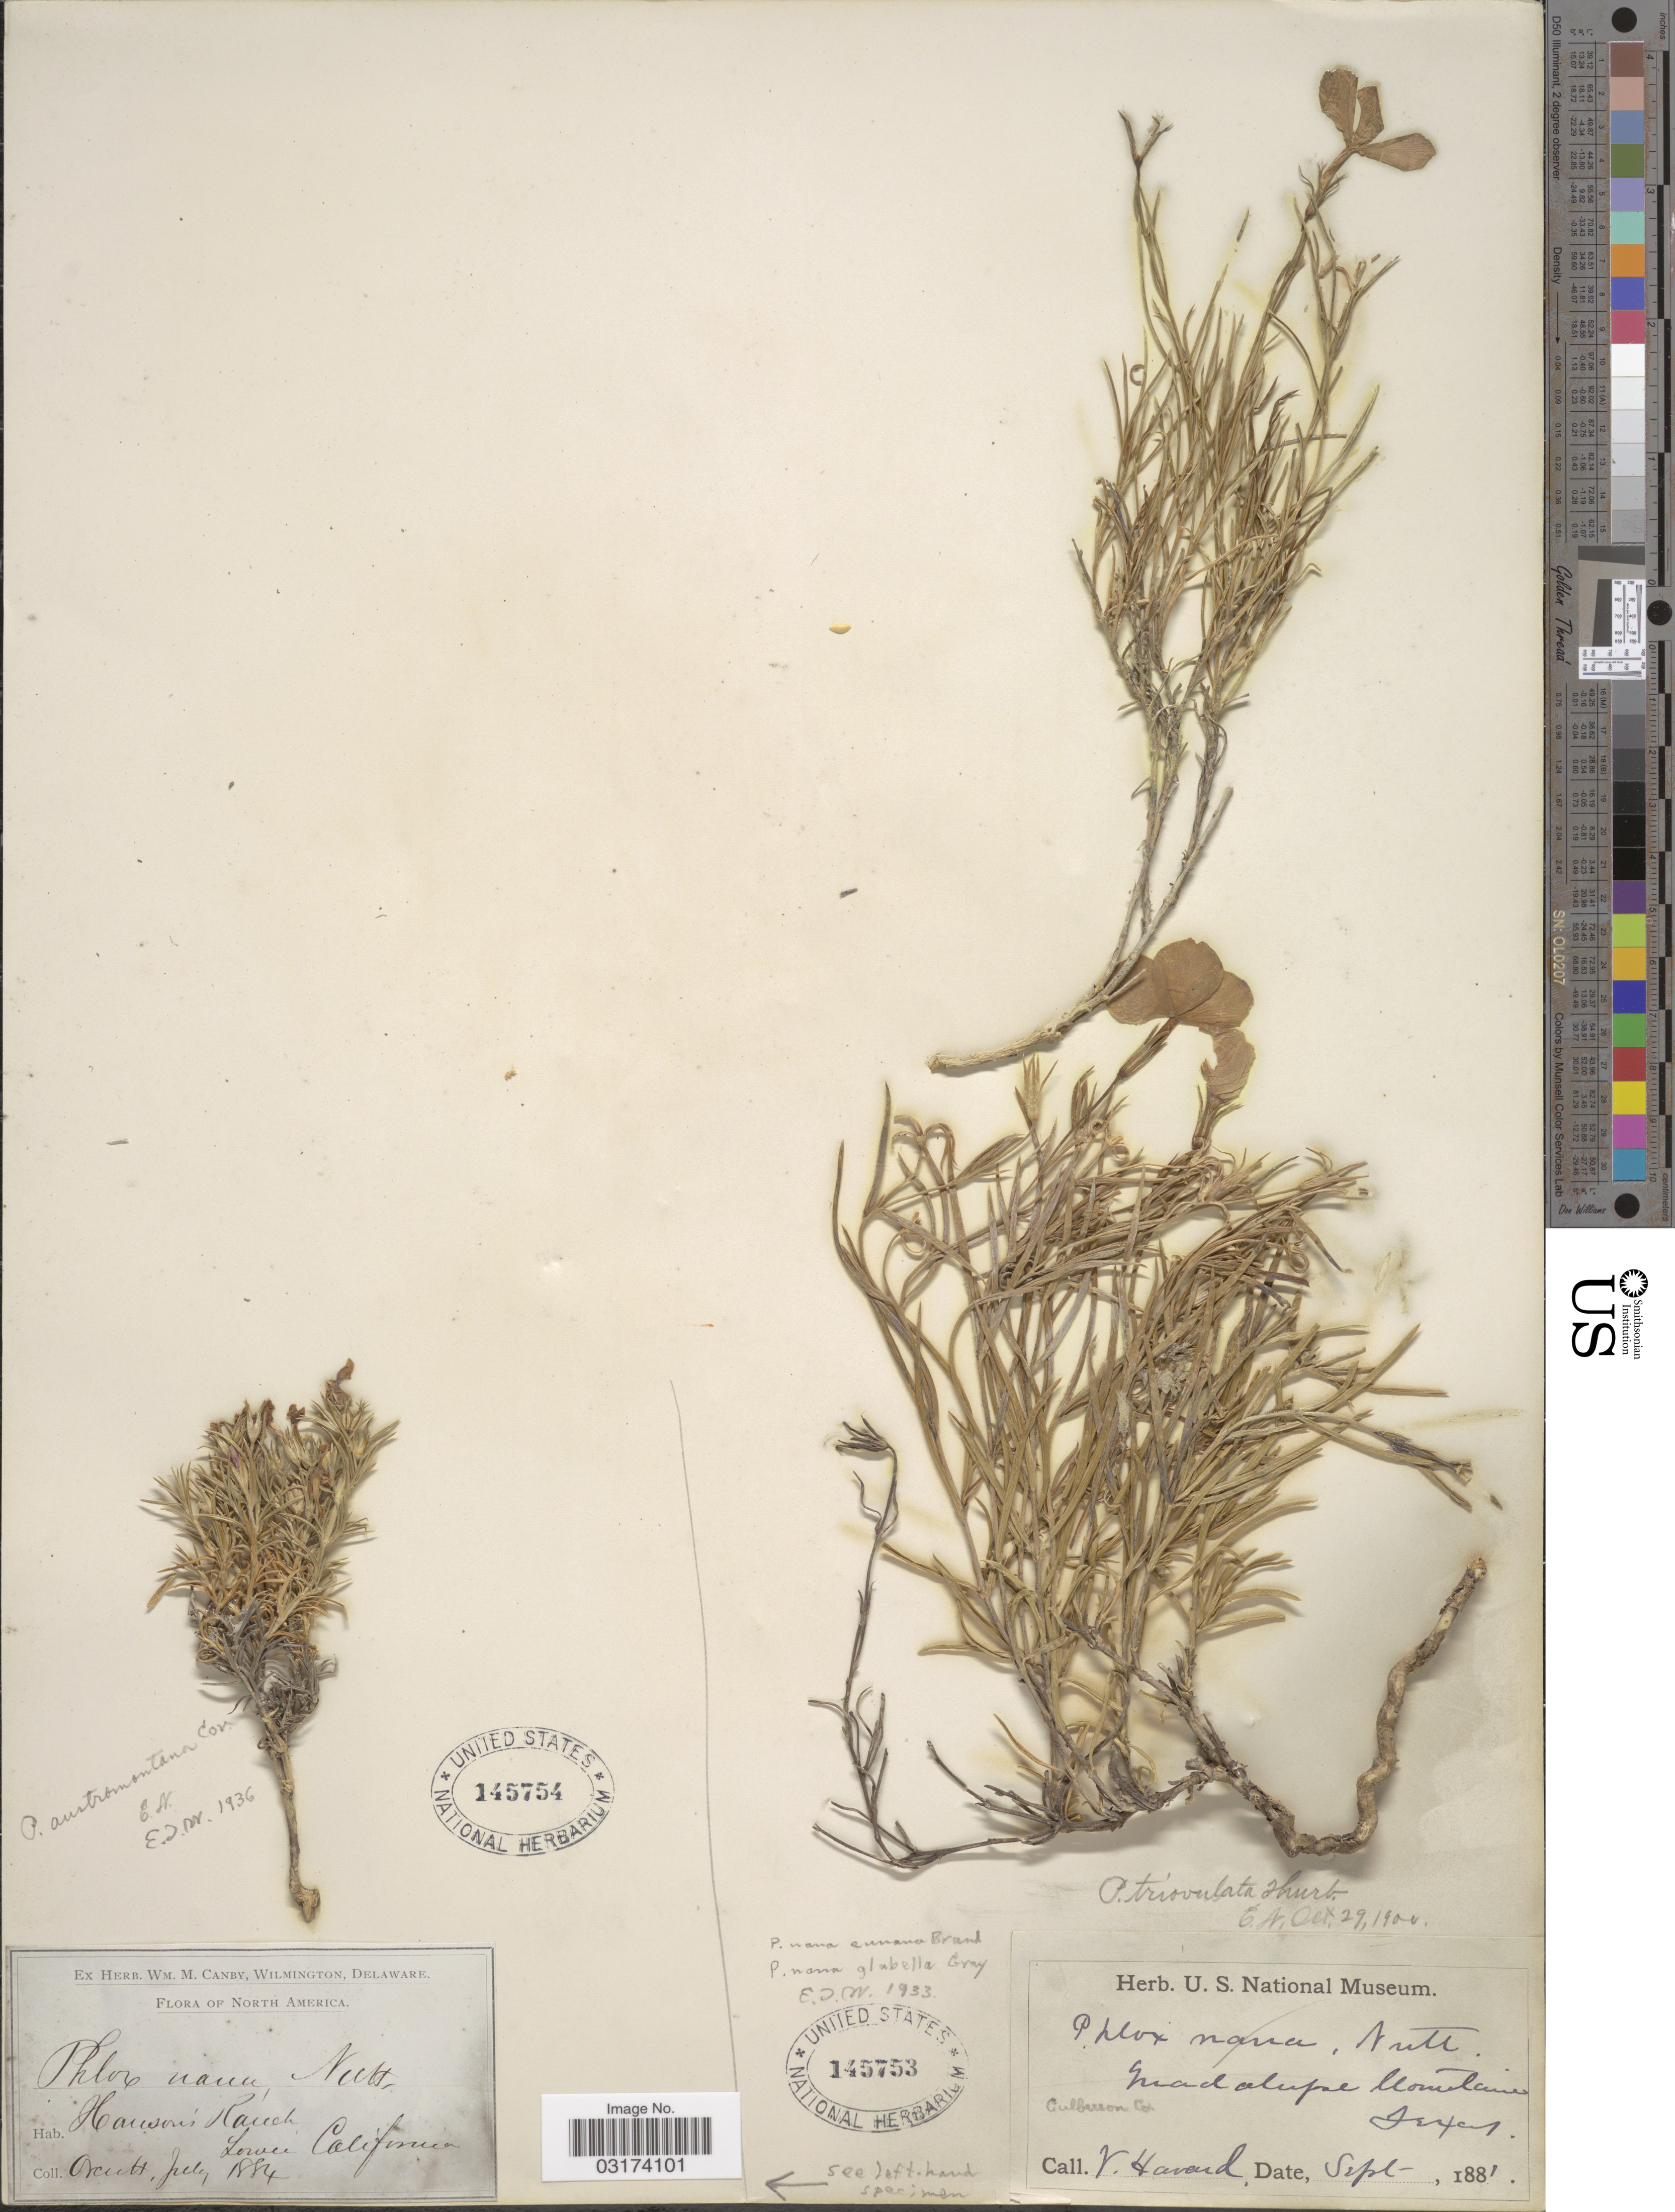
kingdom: Plantae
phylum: Tracheophyta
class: Magnoliopsida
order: Ericales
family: Polemoniaceae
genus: Phlox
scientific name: Phlox austromontana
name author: Coville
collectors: V. Havard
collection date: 1881-09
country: United States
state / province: Texas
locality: Guadalupe Mountains Texas. Culberson Co.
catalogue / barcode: US 145753-2